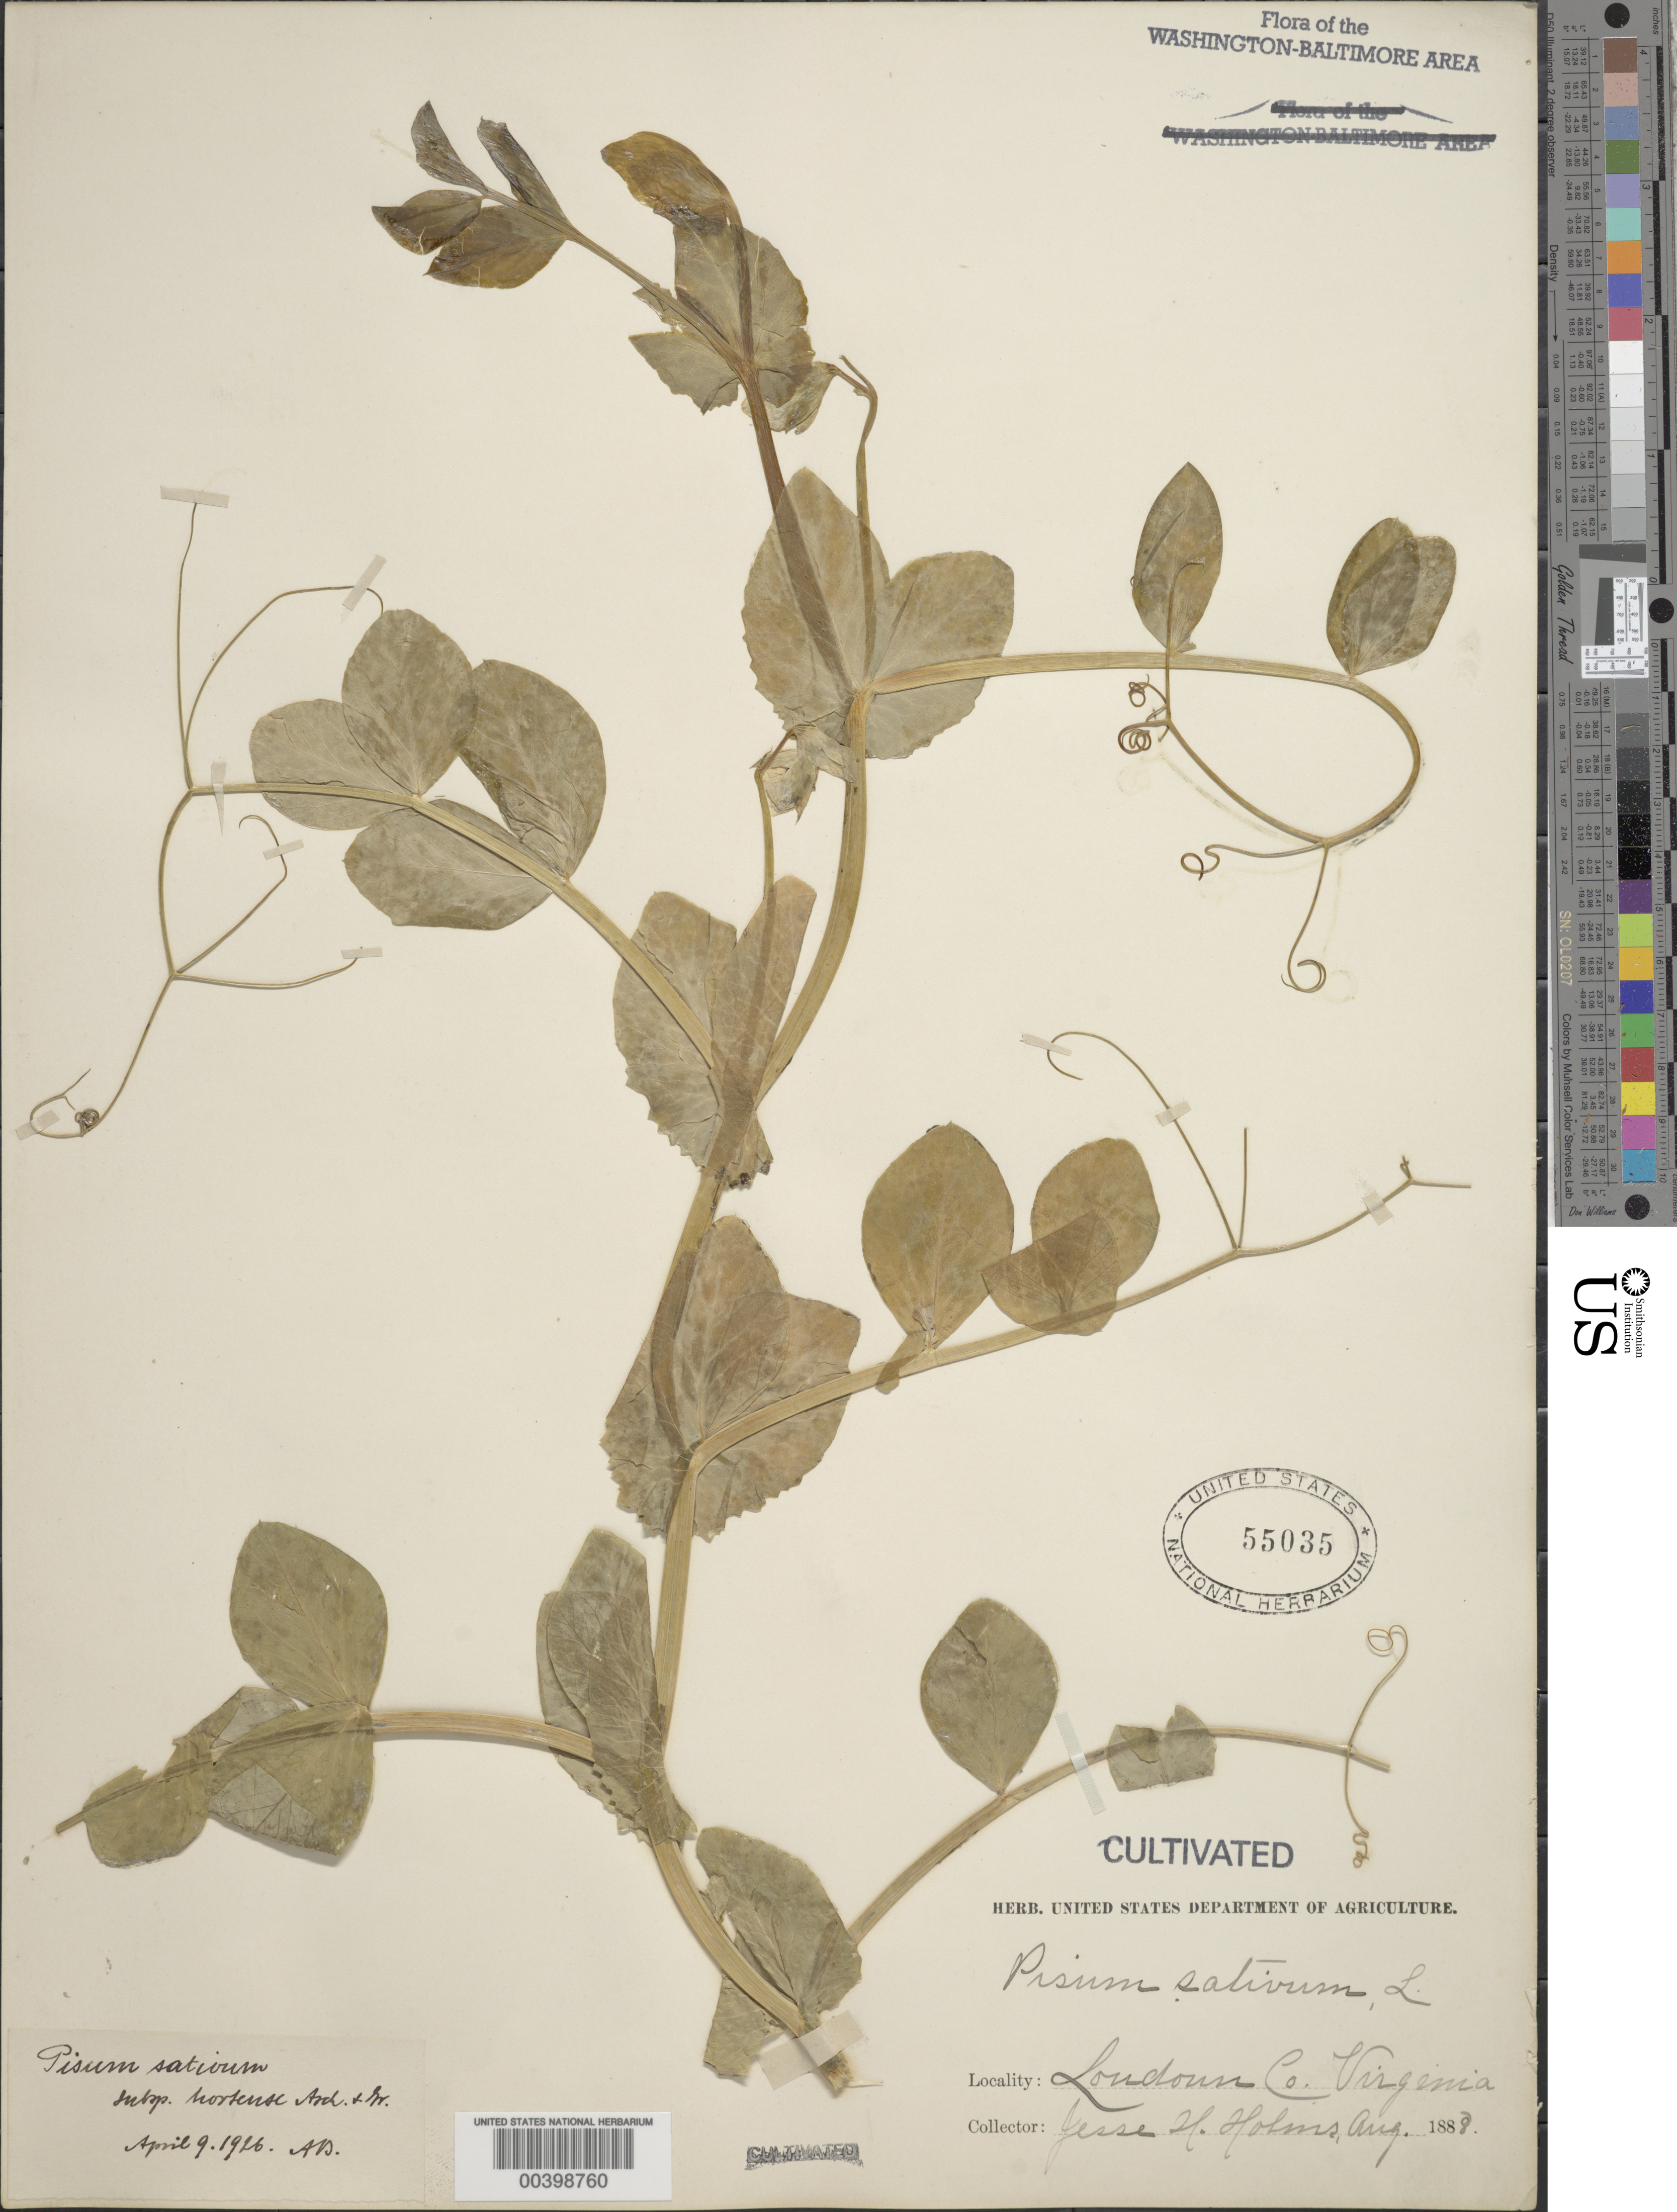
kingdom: Plantae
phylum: Tracheophyta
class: Magnoliopsida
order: Fabales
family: Fabaceae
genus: Pisum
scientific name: Pisum sativum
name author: L.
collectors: J. H. Holms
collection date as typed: Aug 1888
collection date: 1888-08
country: United States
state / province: Virginia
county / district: Loudoun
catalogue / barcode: US 55035